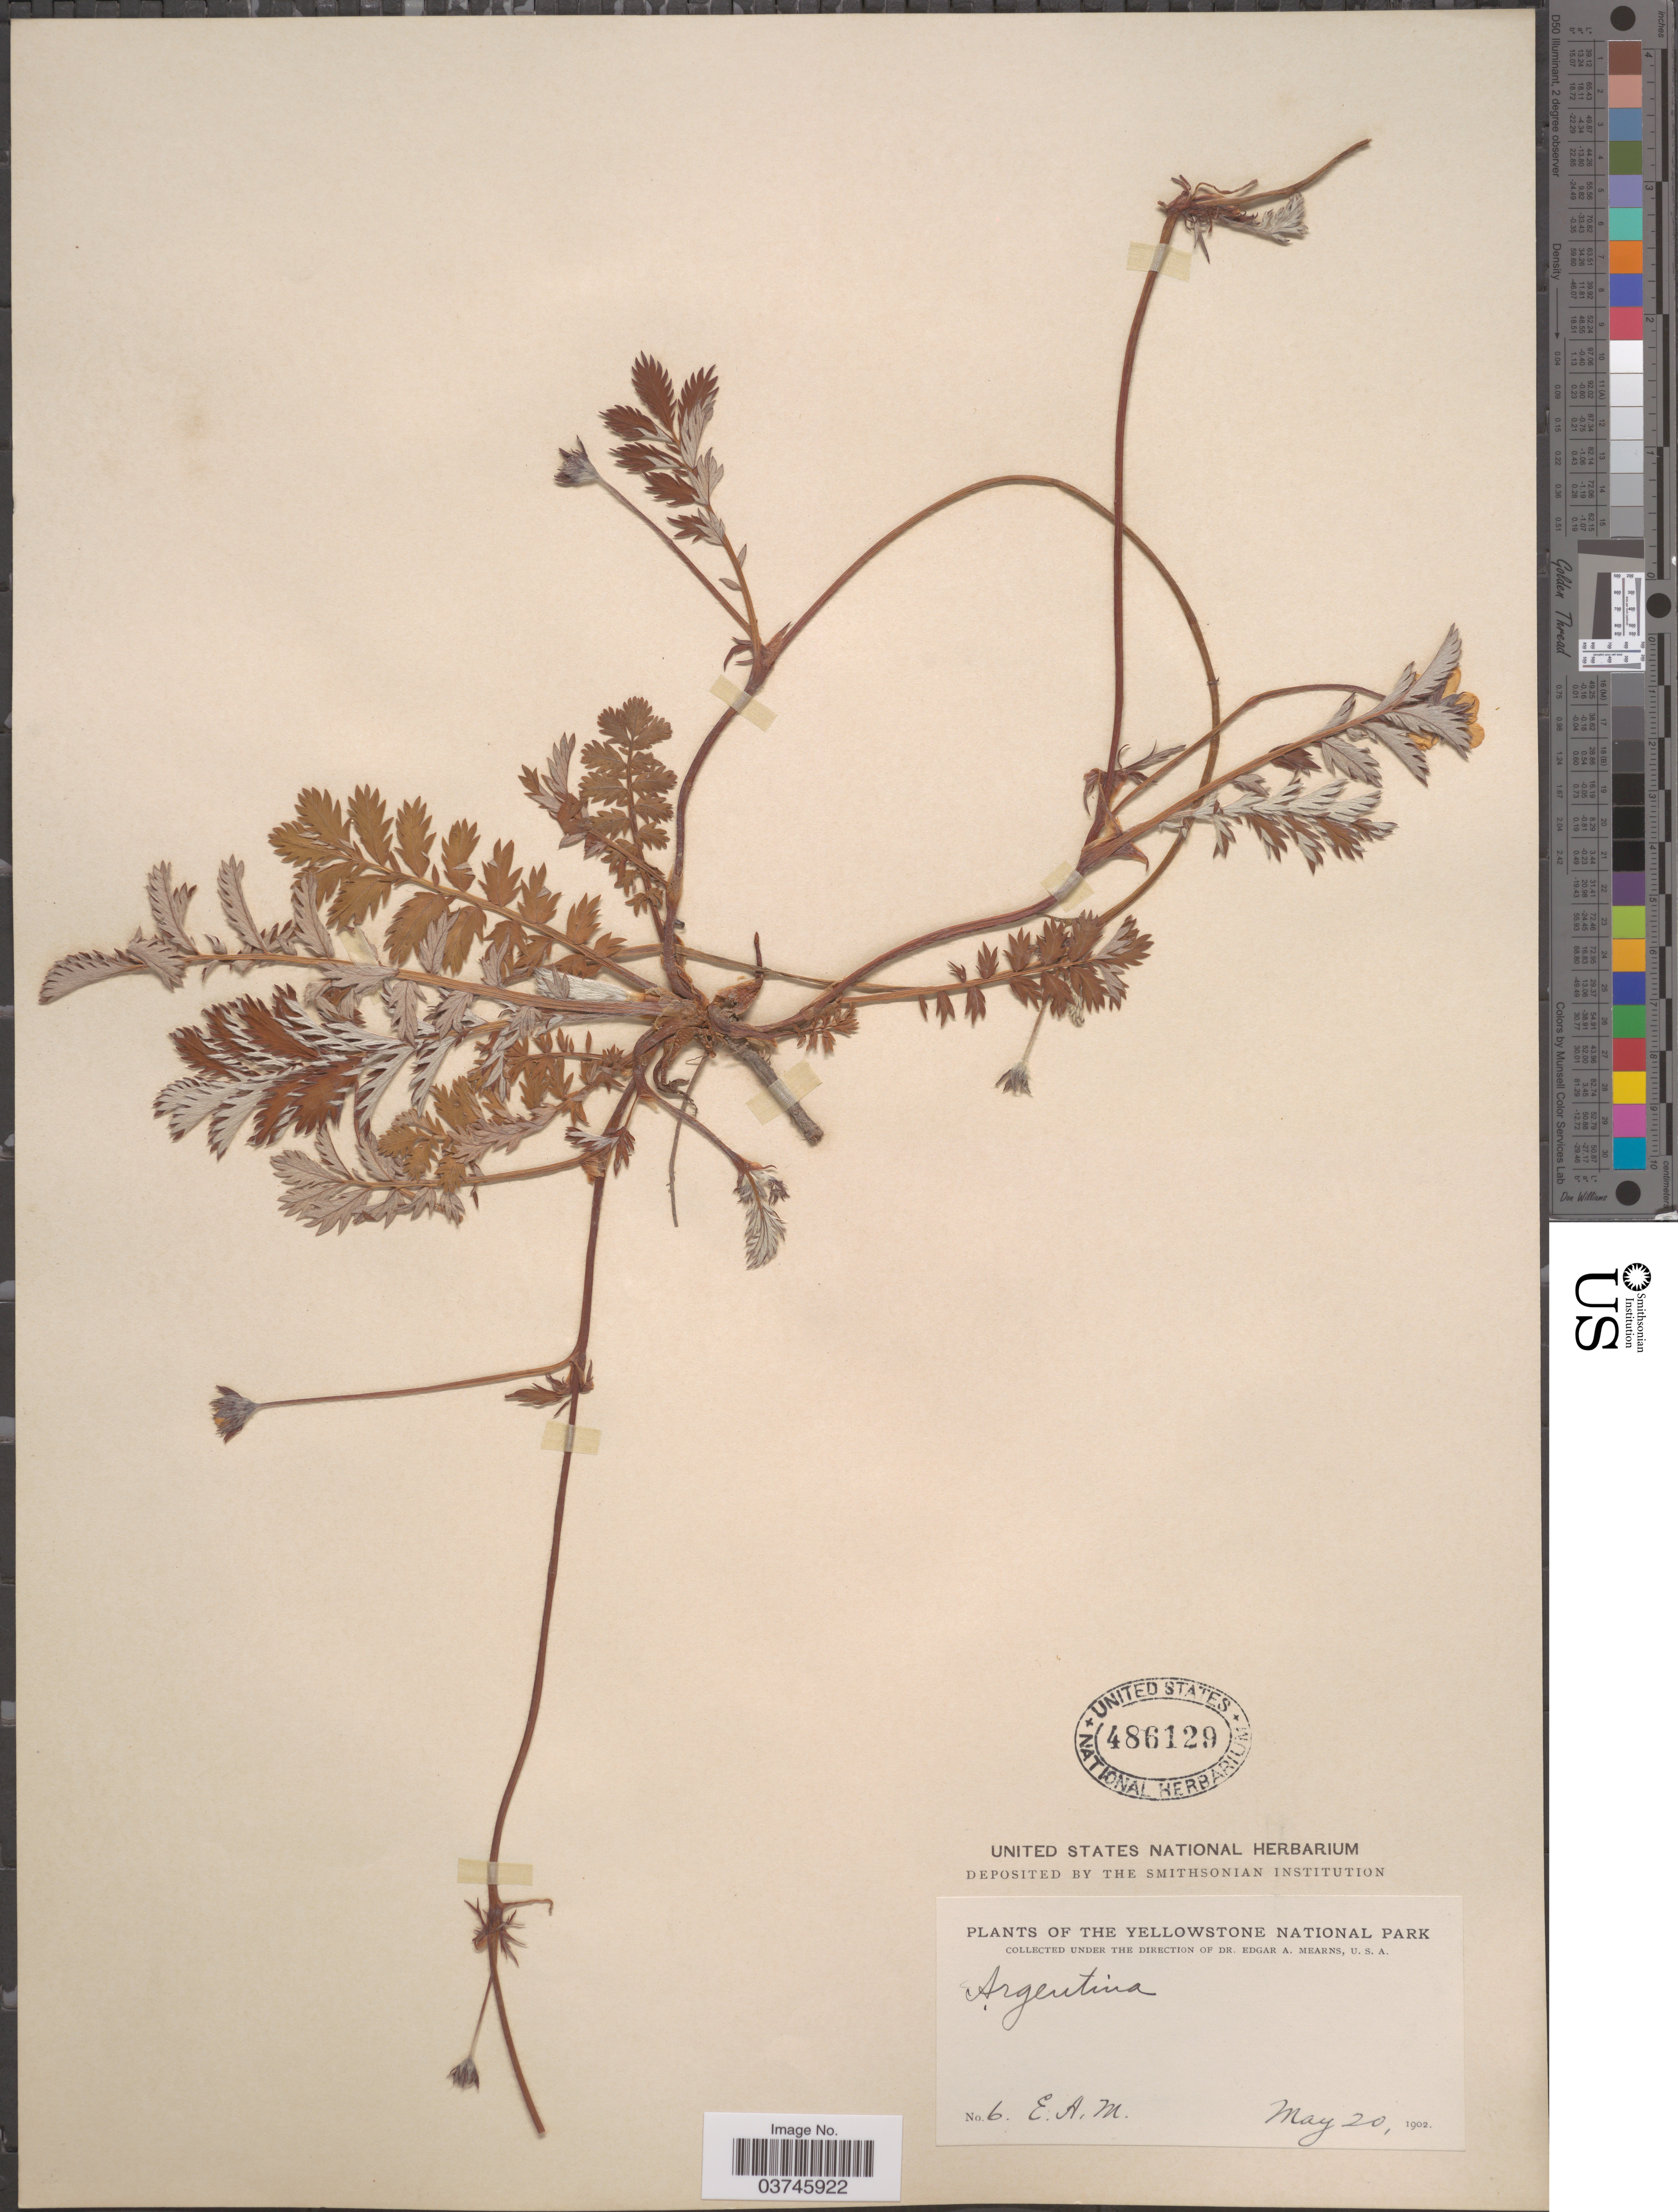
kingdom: Plantae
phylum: Tracheophyta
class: Magnoliopsida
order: Rosales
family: Rosaceae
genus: Argentina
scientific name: Argentina anserina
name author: (L.) Rydb.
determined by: Strong, Mark T., (BOT), Smithsonian Institution - National Museum of Natural History (UNITED STATES)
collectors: E. A. Mearns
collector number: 6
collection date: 1902-05-20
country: United States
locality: The Yellowstone National Park.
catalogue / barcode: US 486129